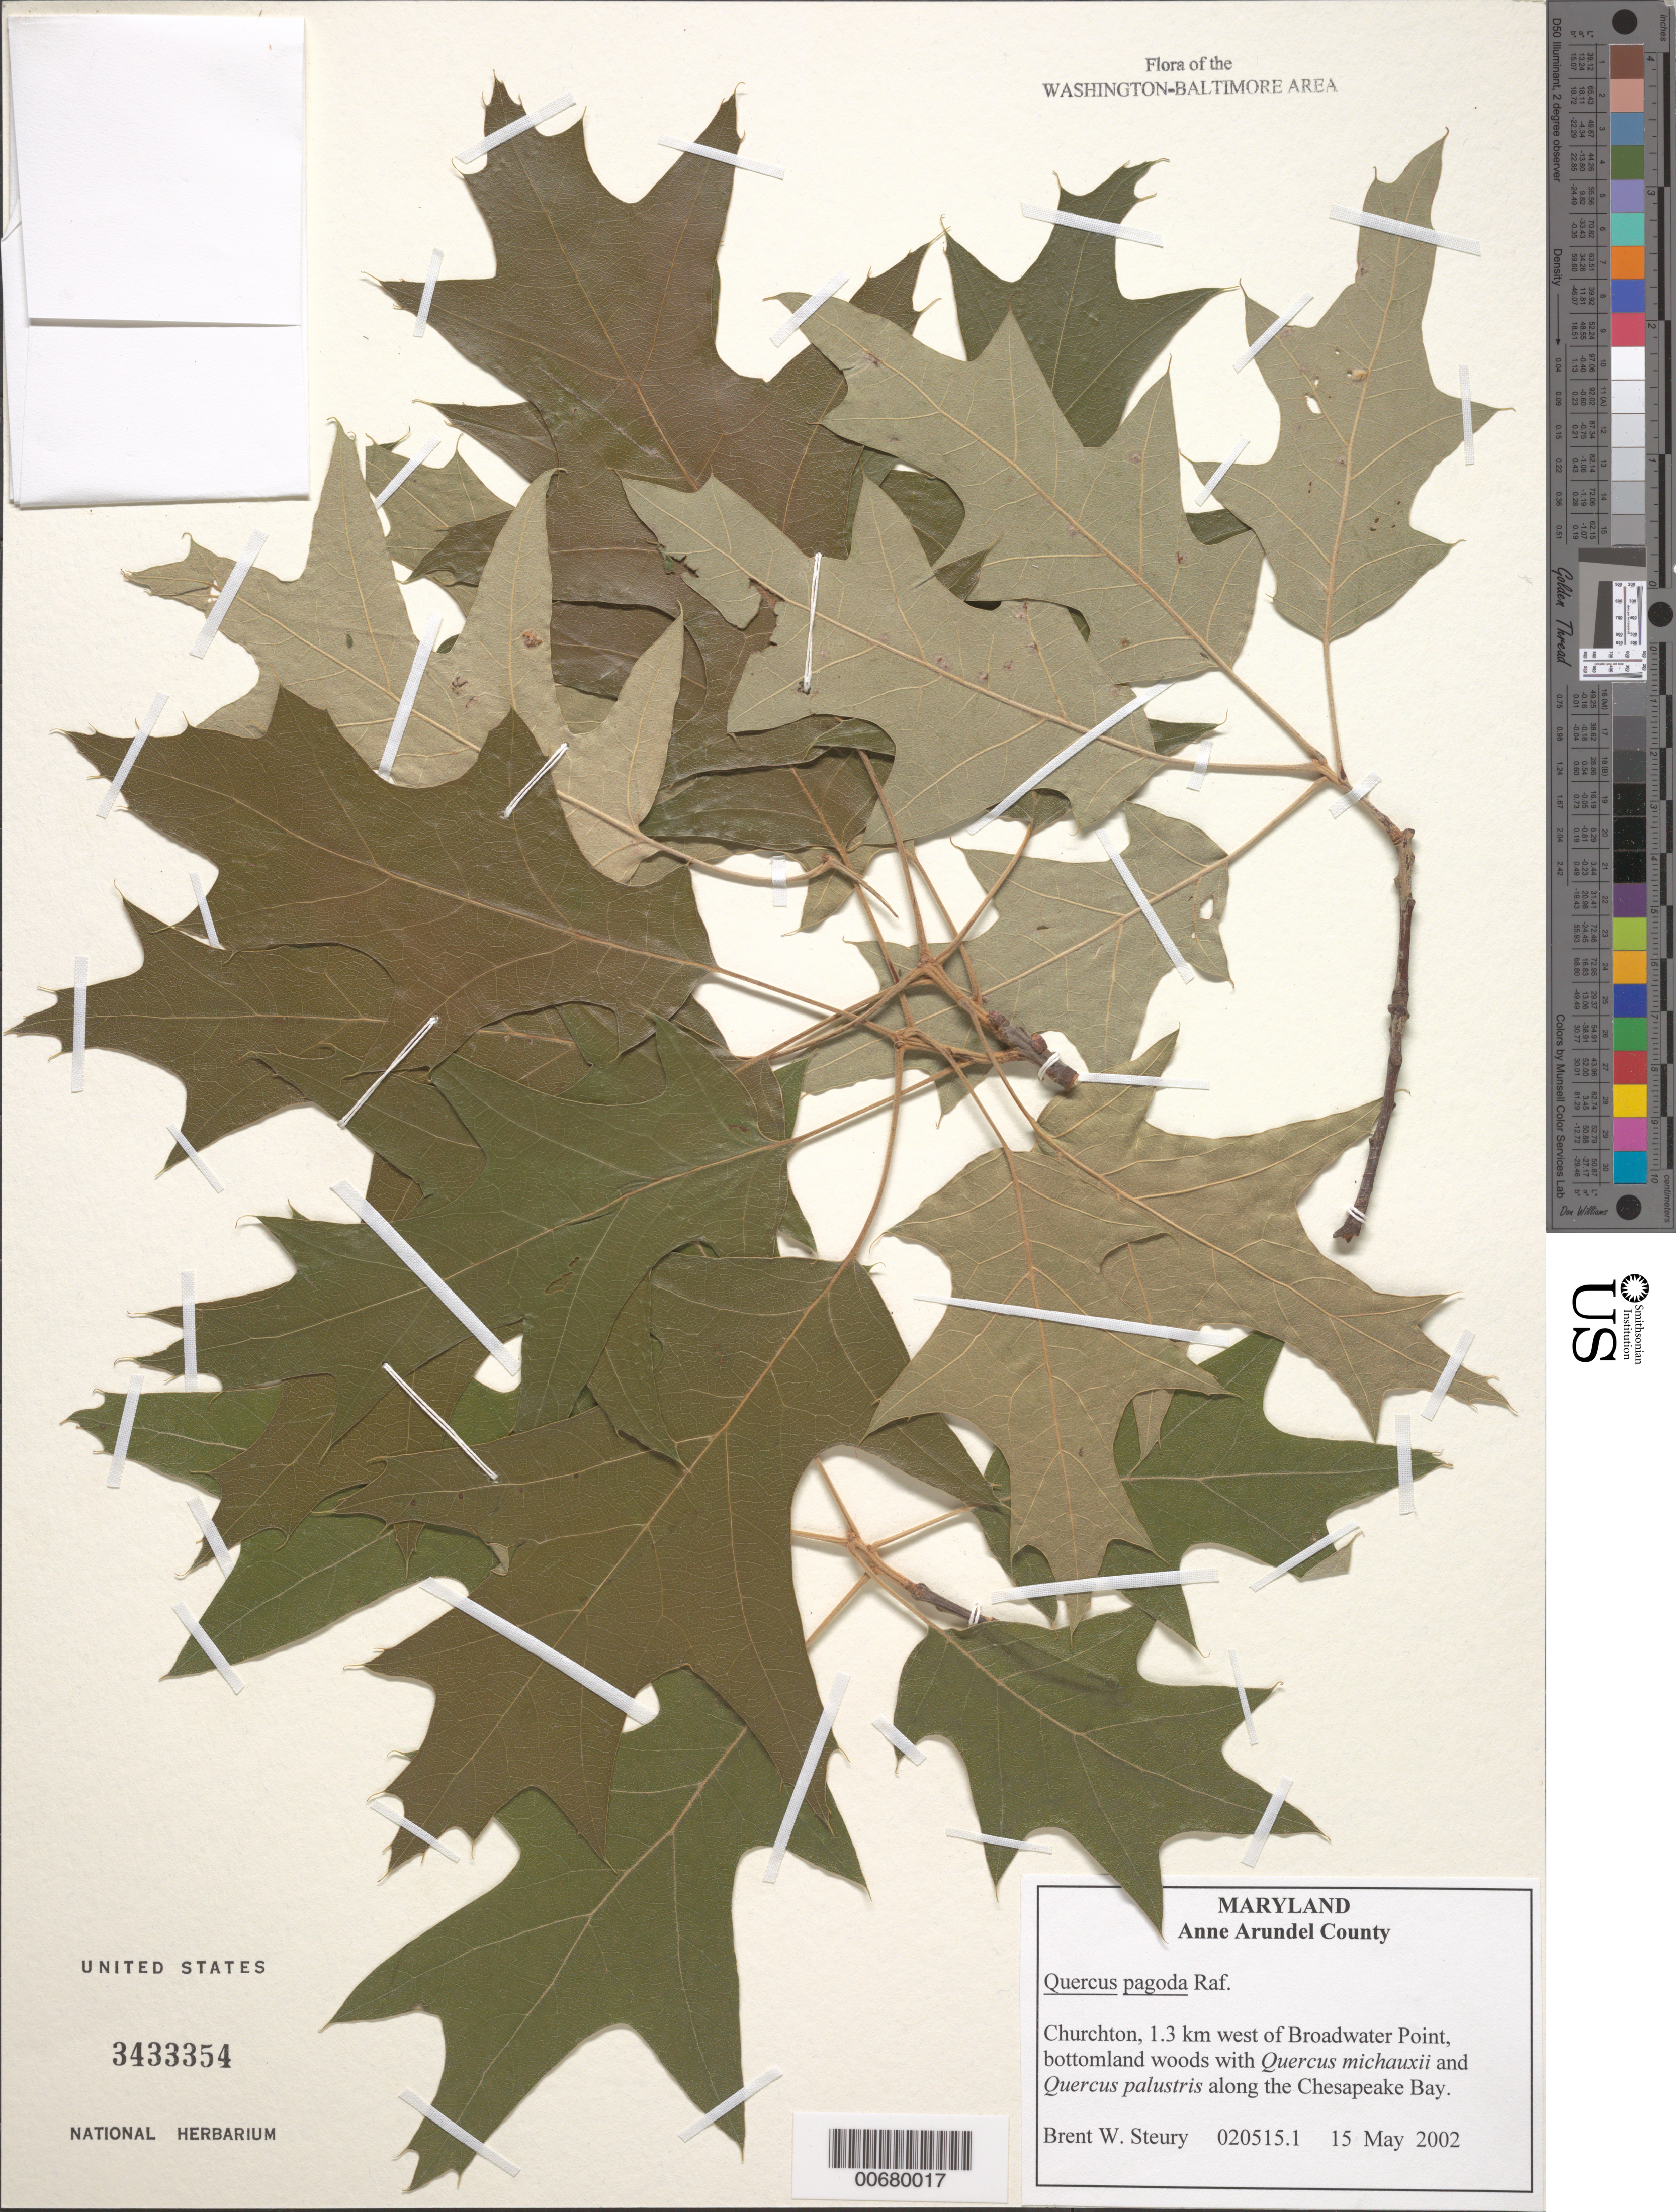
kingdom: Plantae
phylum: Tracheophyta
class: Magnoliopsida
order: Fagales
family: Fagaceae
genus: Quercus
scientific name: Quercus pagoda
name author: Raf.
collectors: B. Steury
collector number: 020515.1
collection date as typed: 15 May 2002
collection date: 2002-05-15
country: United States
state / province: Maryland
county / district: Anne Arundel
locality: Churchton, 1.3 km west of Broadwater Point.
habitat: Bottomland woods with Quercus michauxii and Quercus palustris along the Chesapeake Bay.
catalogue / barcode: US 3433354